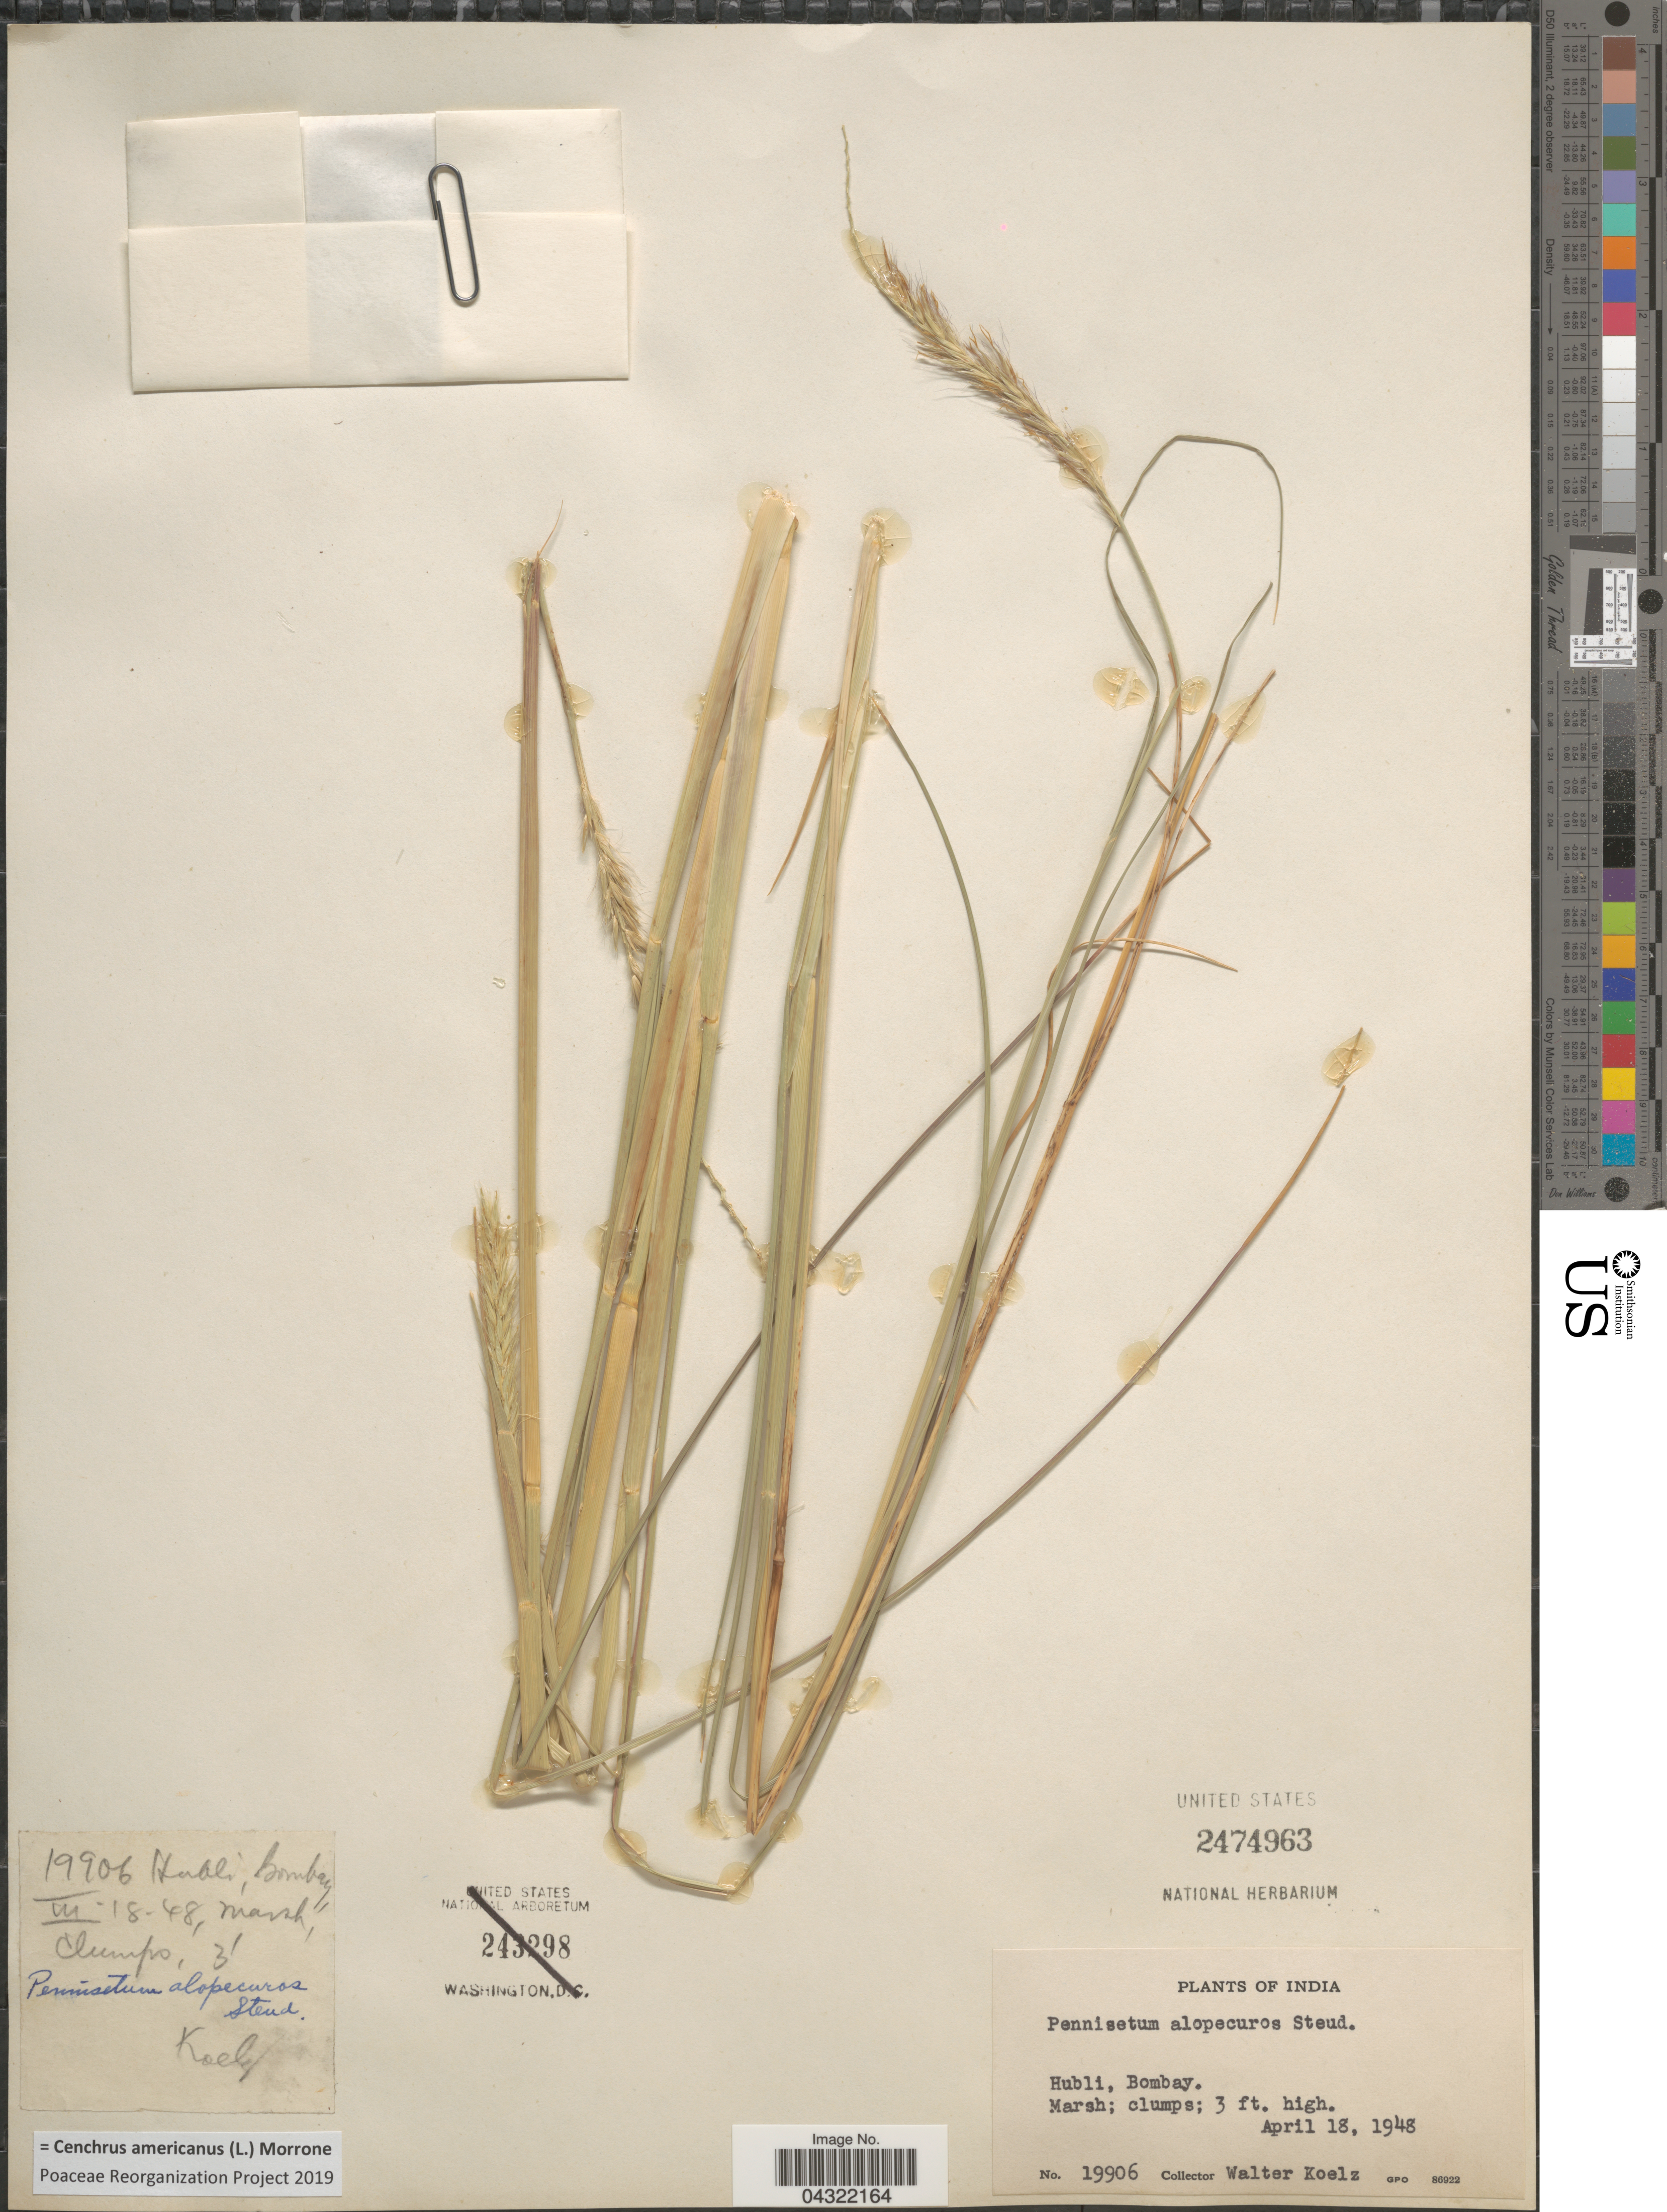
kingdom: Plantae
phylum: Tracheophyta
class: Liliopsida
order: Poales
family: Poaceae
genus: Cenchrus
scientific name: Cenchrus americanus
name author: (L.) Morrone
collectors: W. N. Koelz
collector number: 19906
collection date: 1948-04-18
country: India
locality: Hubli, Bombay.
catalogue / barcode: US 2474963